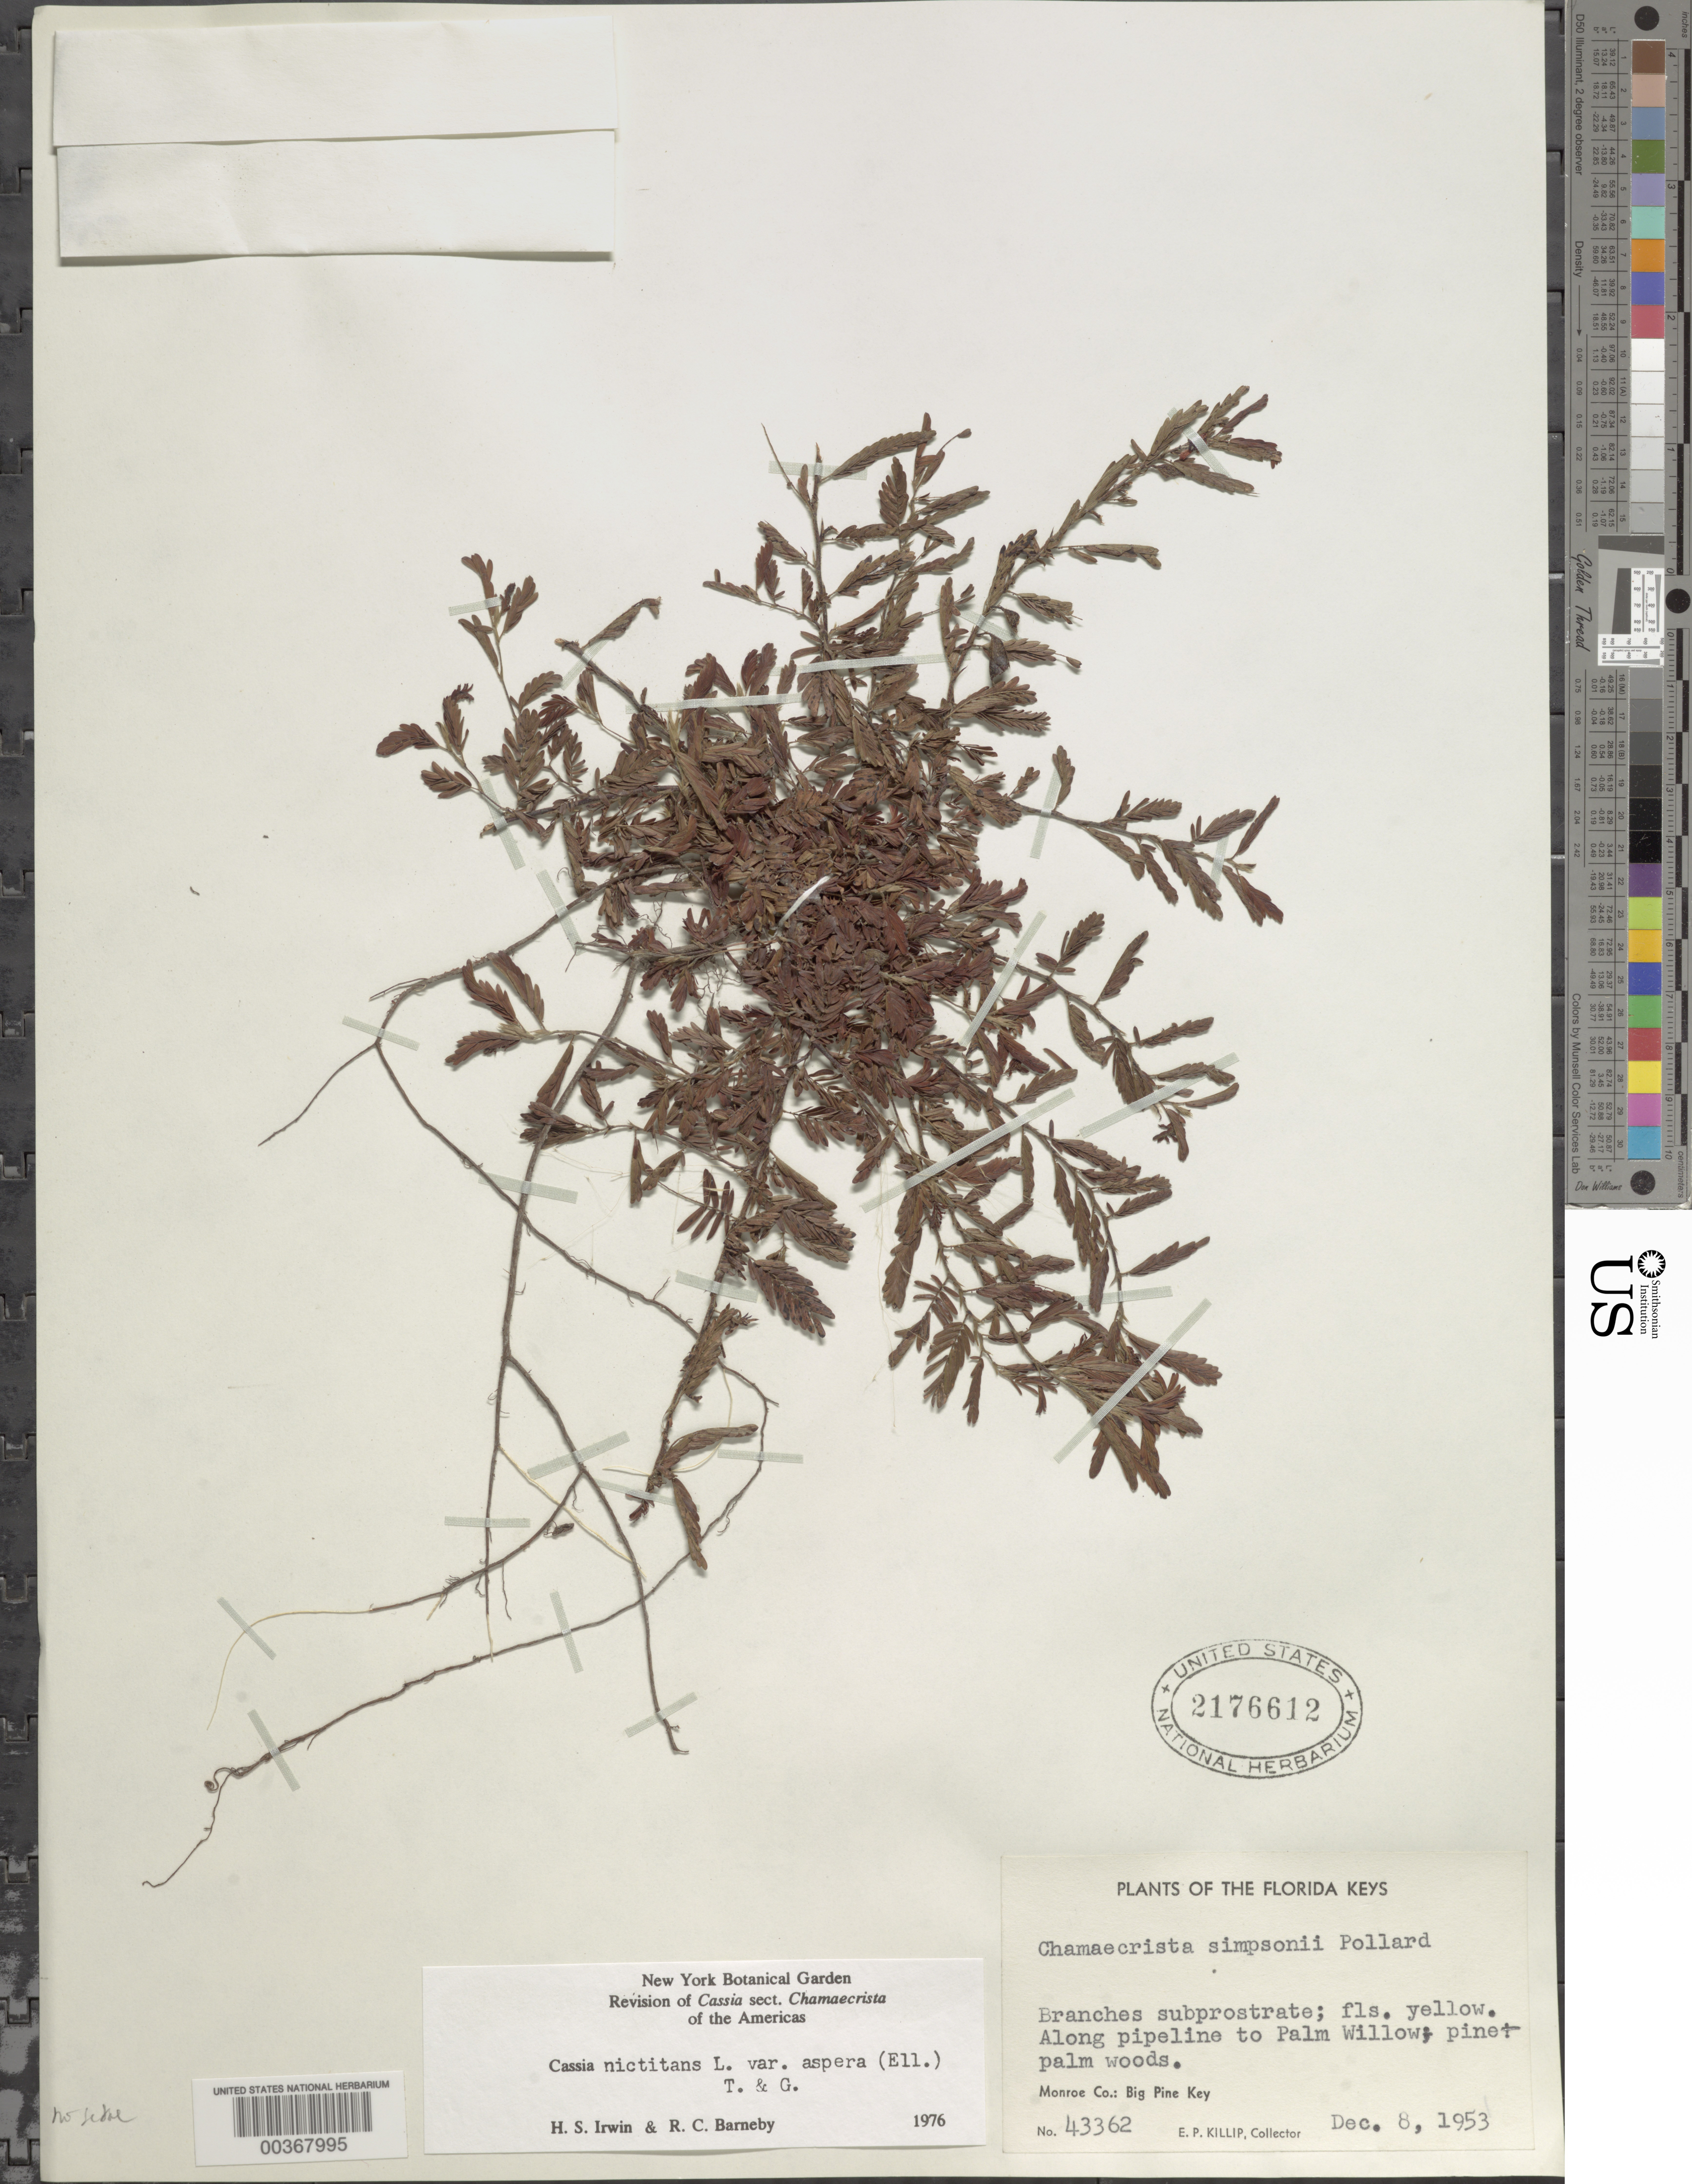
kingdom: Plantae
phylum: Tracheophyta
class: Magnoliopsida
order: Fabales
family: Fabaceae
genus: Chamaecrista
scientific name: Chamaecrista nictitans var. aspera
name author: (Muhl. ex Elliot) H.S. Irwin & Barneby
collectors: E. P. Killip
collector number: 43362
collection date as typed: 08 Dec 1953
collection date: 1953-12-08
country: United States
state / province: Florida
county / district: Monroe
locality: Along pipeline to palm willow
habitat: Woods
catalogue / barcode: US 2176612